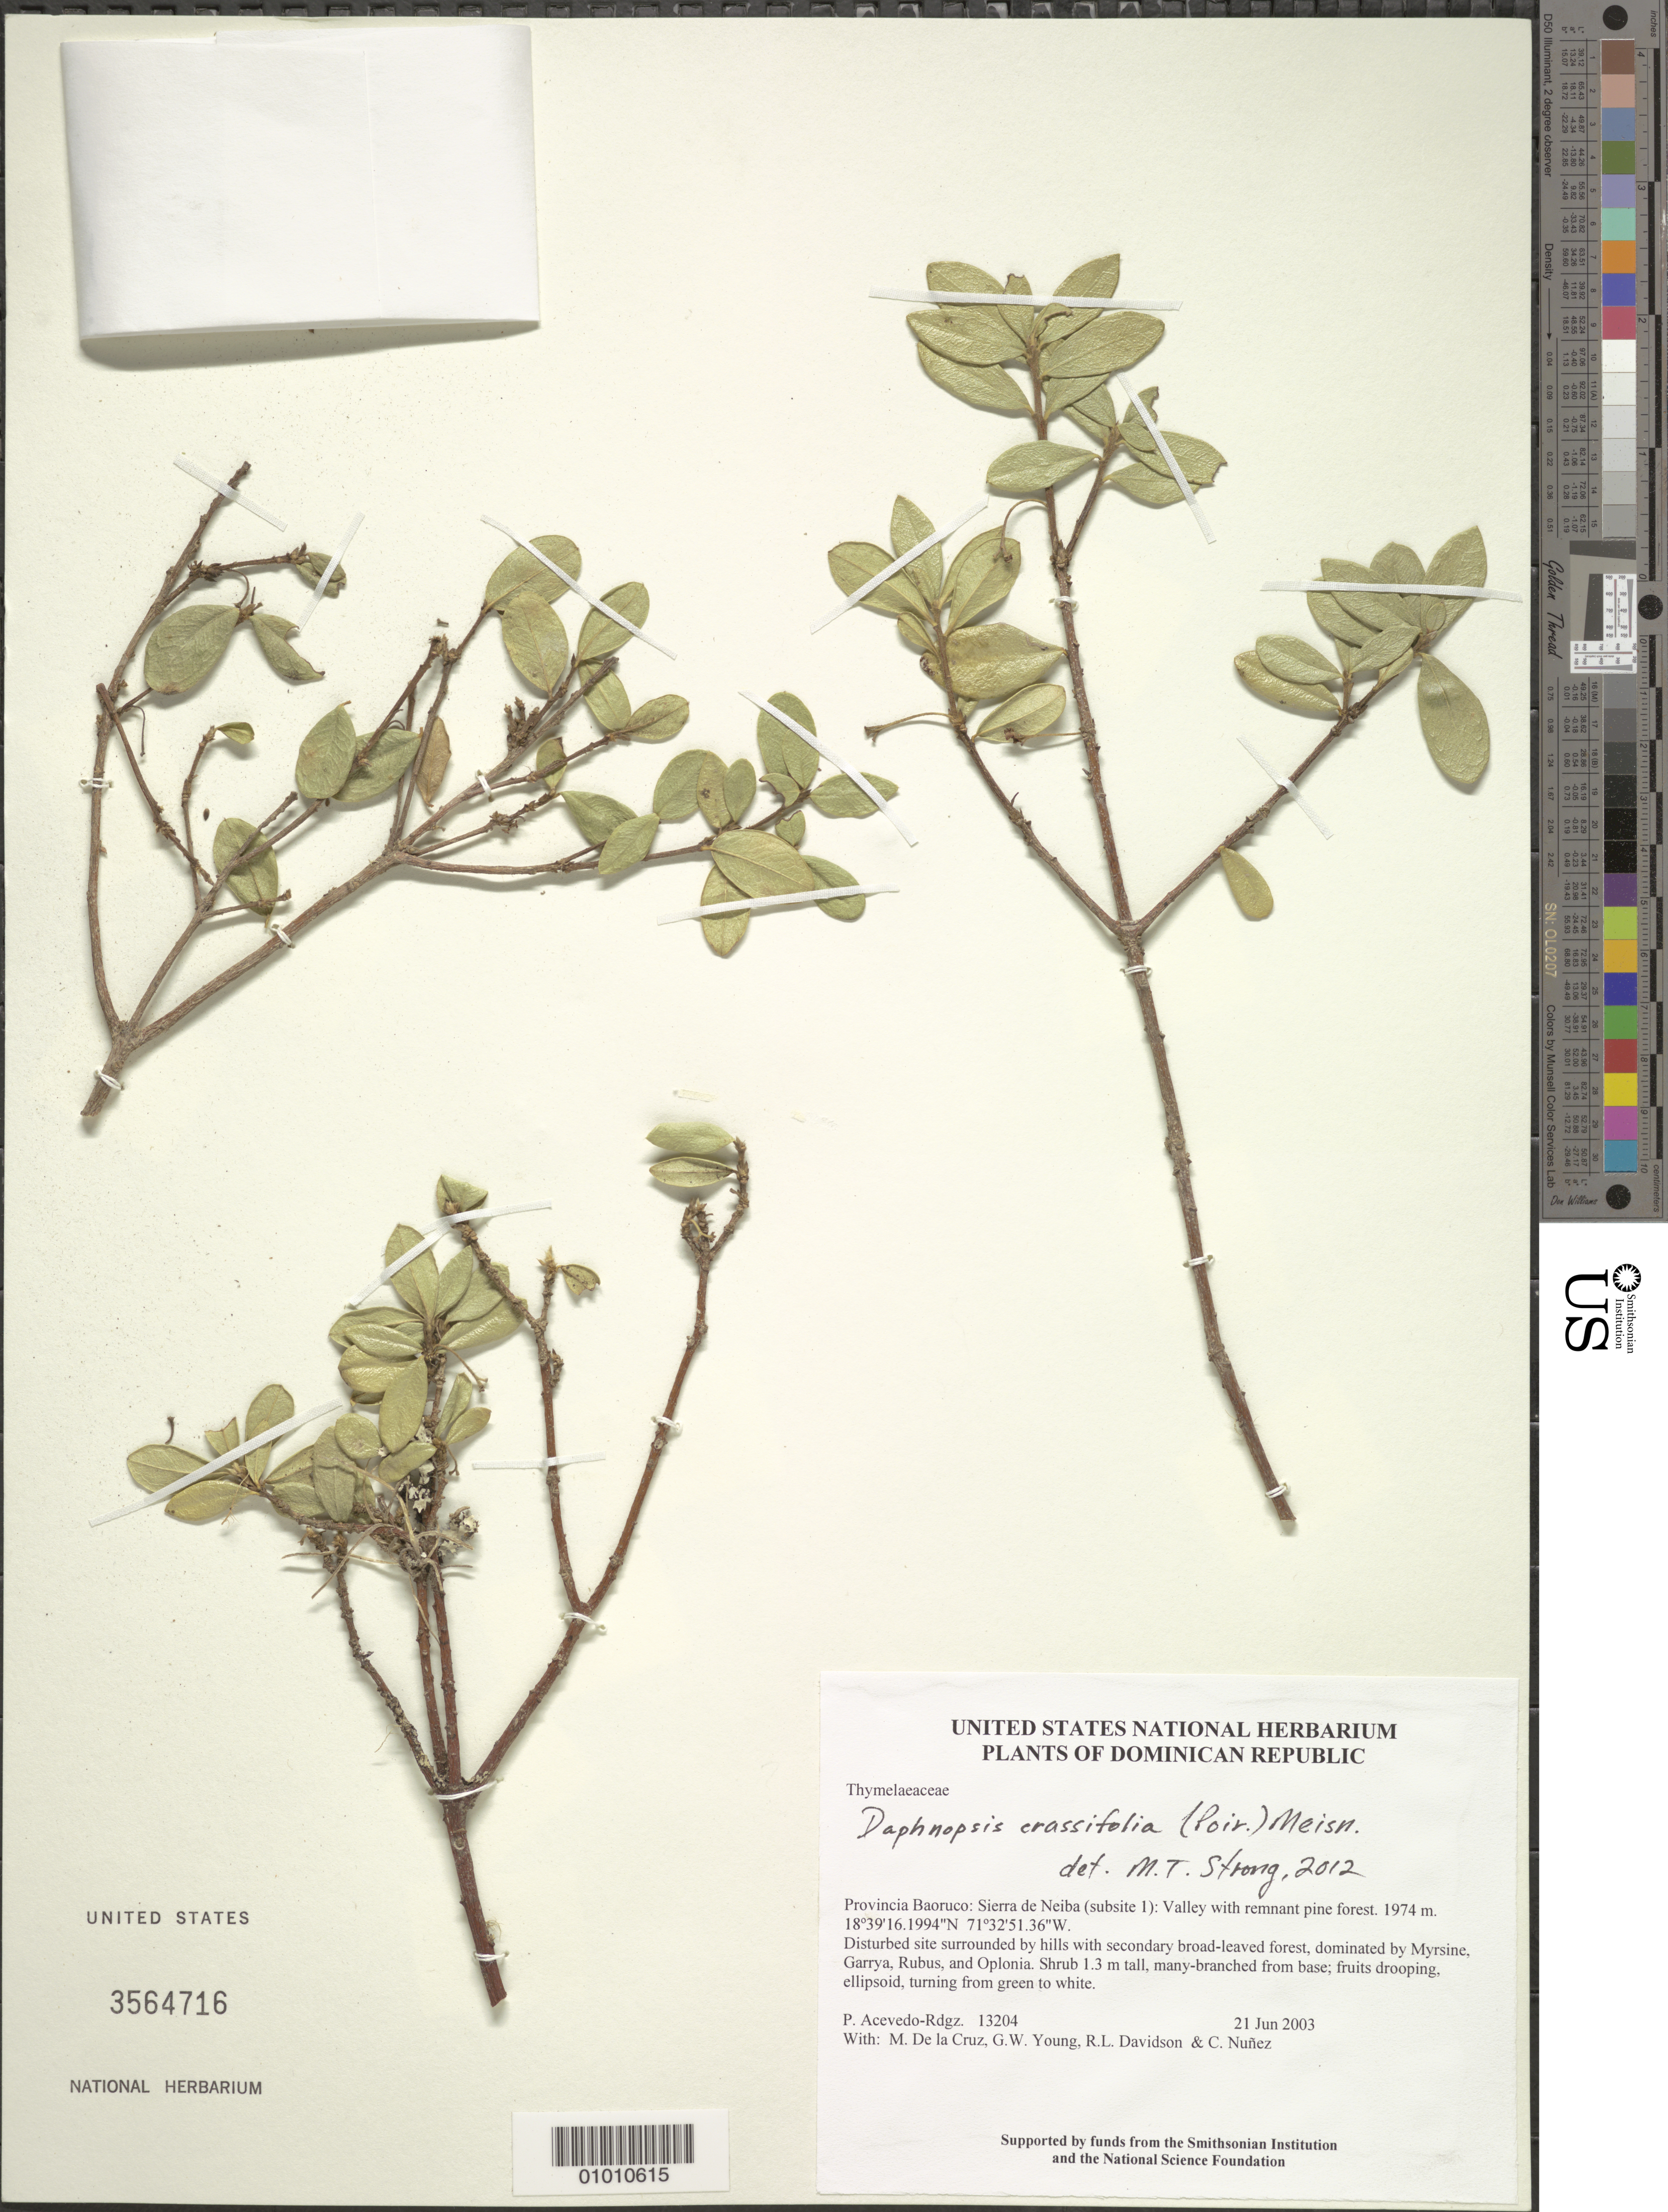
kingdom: Plantae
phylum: Tracheophyta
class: Magnoliopsida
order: Malvales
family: Thymelaeaceae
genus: Daphnopsis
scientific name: Daphnopsis crassifolia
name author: (Poir.) Meisn.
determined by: Strong, M. T., (US), Smithsonian Institution - National Museum of Natural History (UNITED STATES)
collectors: P. Acevedo-Rodr., M. de la Cruz, J. Rawlins, G. Young, R. Davidson & C. Nunez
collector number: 13204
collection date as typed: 21 Jun 2003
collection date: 2003-06-21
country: Dominican Republic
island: Hispaniola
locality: Provincia Baoruco: Sierra de Neiba (subsite 1): Valley with remnant pine forest.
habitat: Disturbed site surrounded by hills with secondary broad-leaved forest, dominated by Myrsine, Garrya, Rubus, and Oplonia.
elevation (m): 1974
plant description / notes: NY, K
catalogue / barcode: US 3564716